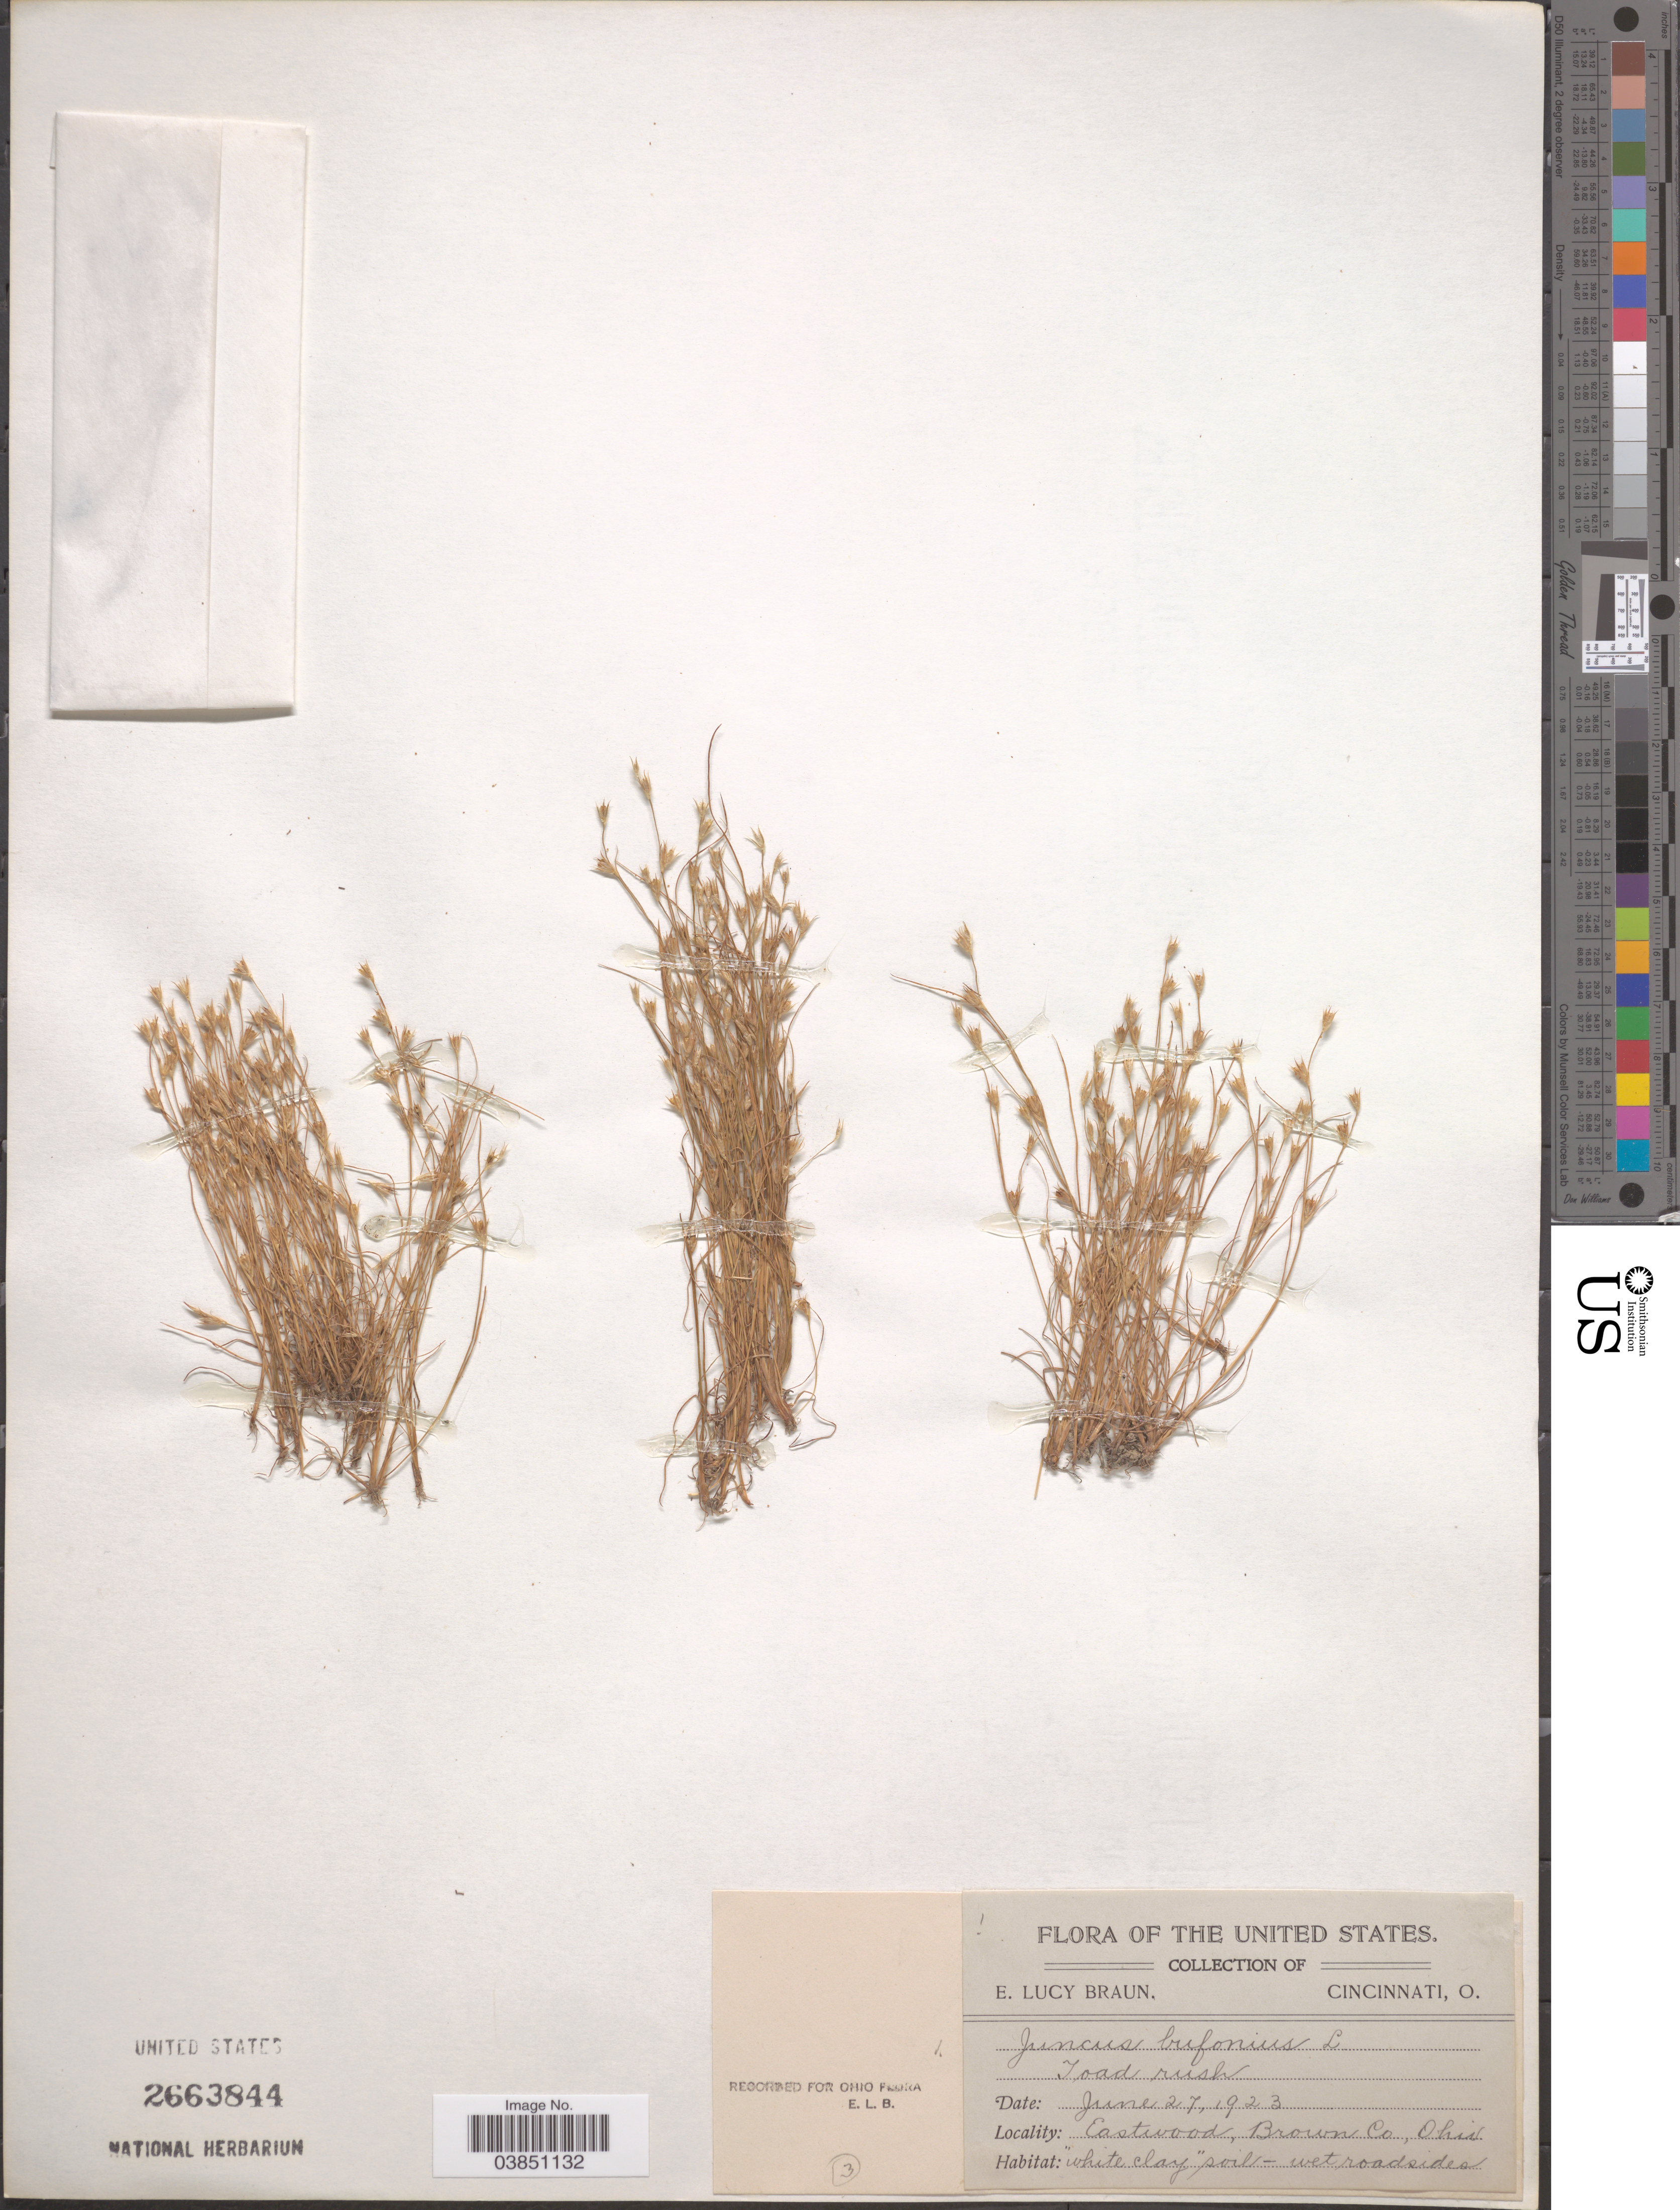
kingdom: Plantae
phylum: Tracheophyta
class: Liliopsida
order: Poales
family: Juncaceae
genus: Juncus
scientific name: Juncus bufonius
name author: L.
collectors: E. L. Braun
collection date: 1923-06-27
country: United States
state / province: Ohio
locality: Eastwood, Brown Co.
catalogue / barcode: US 2663844